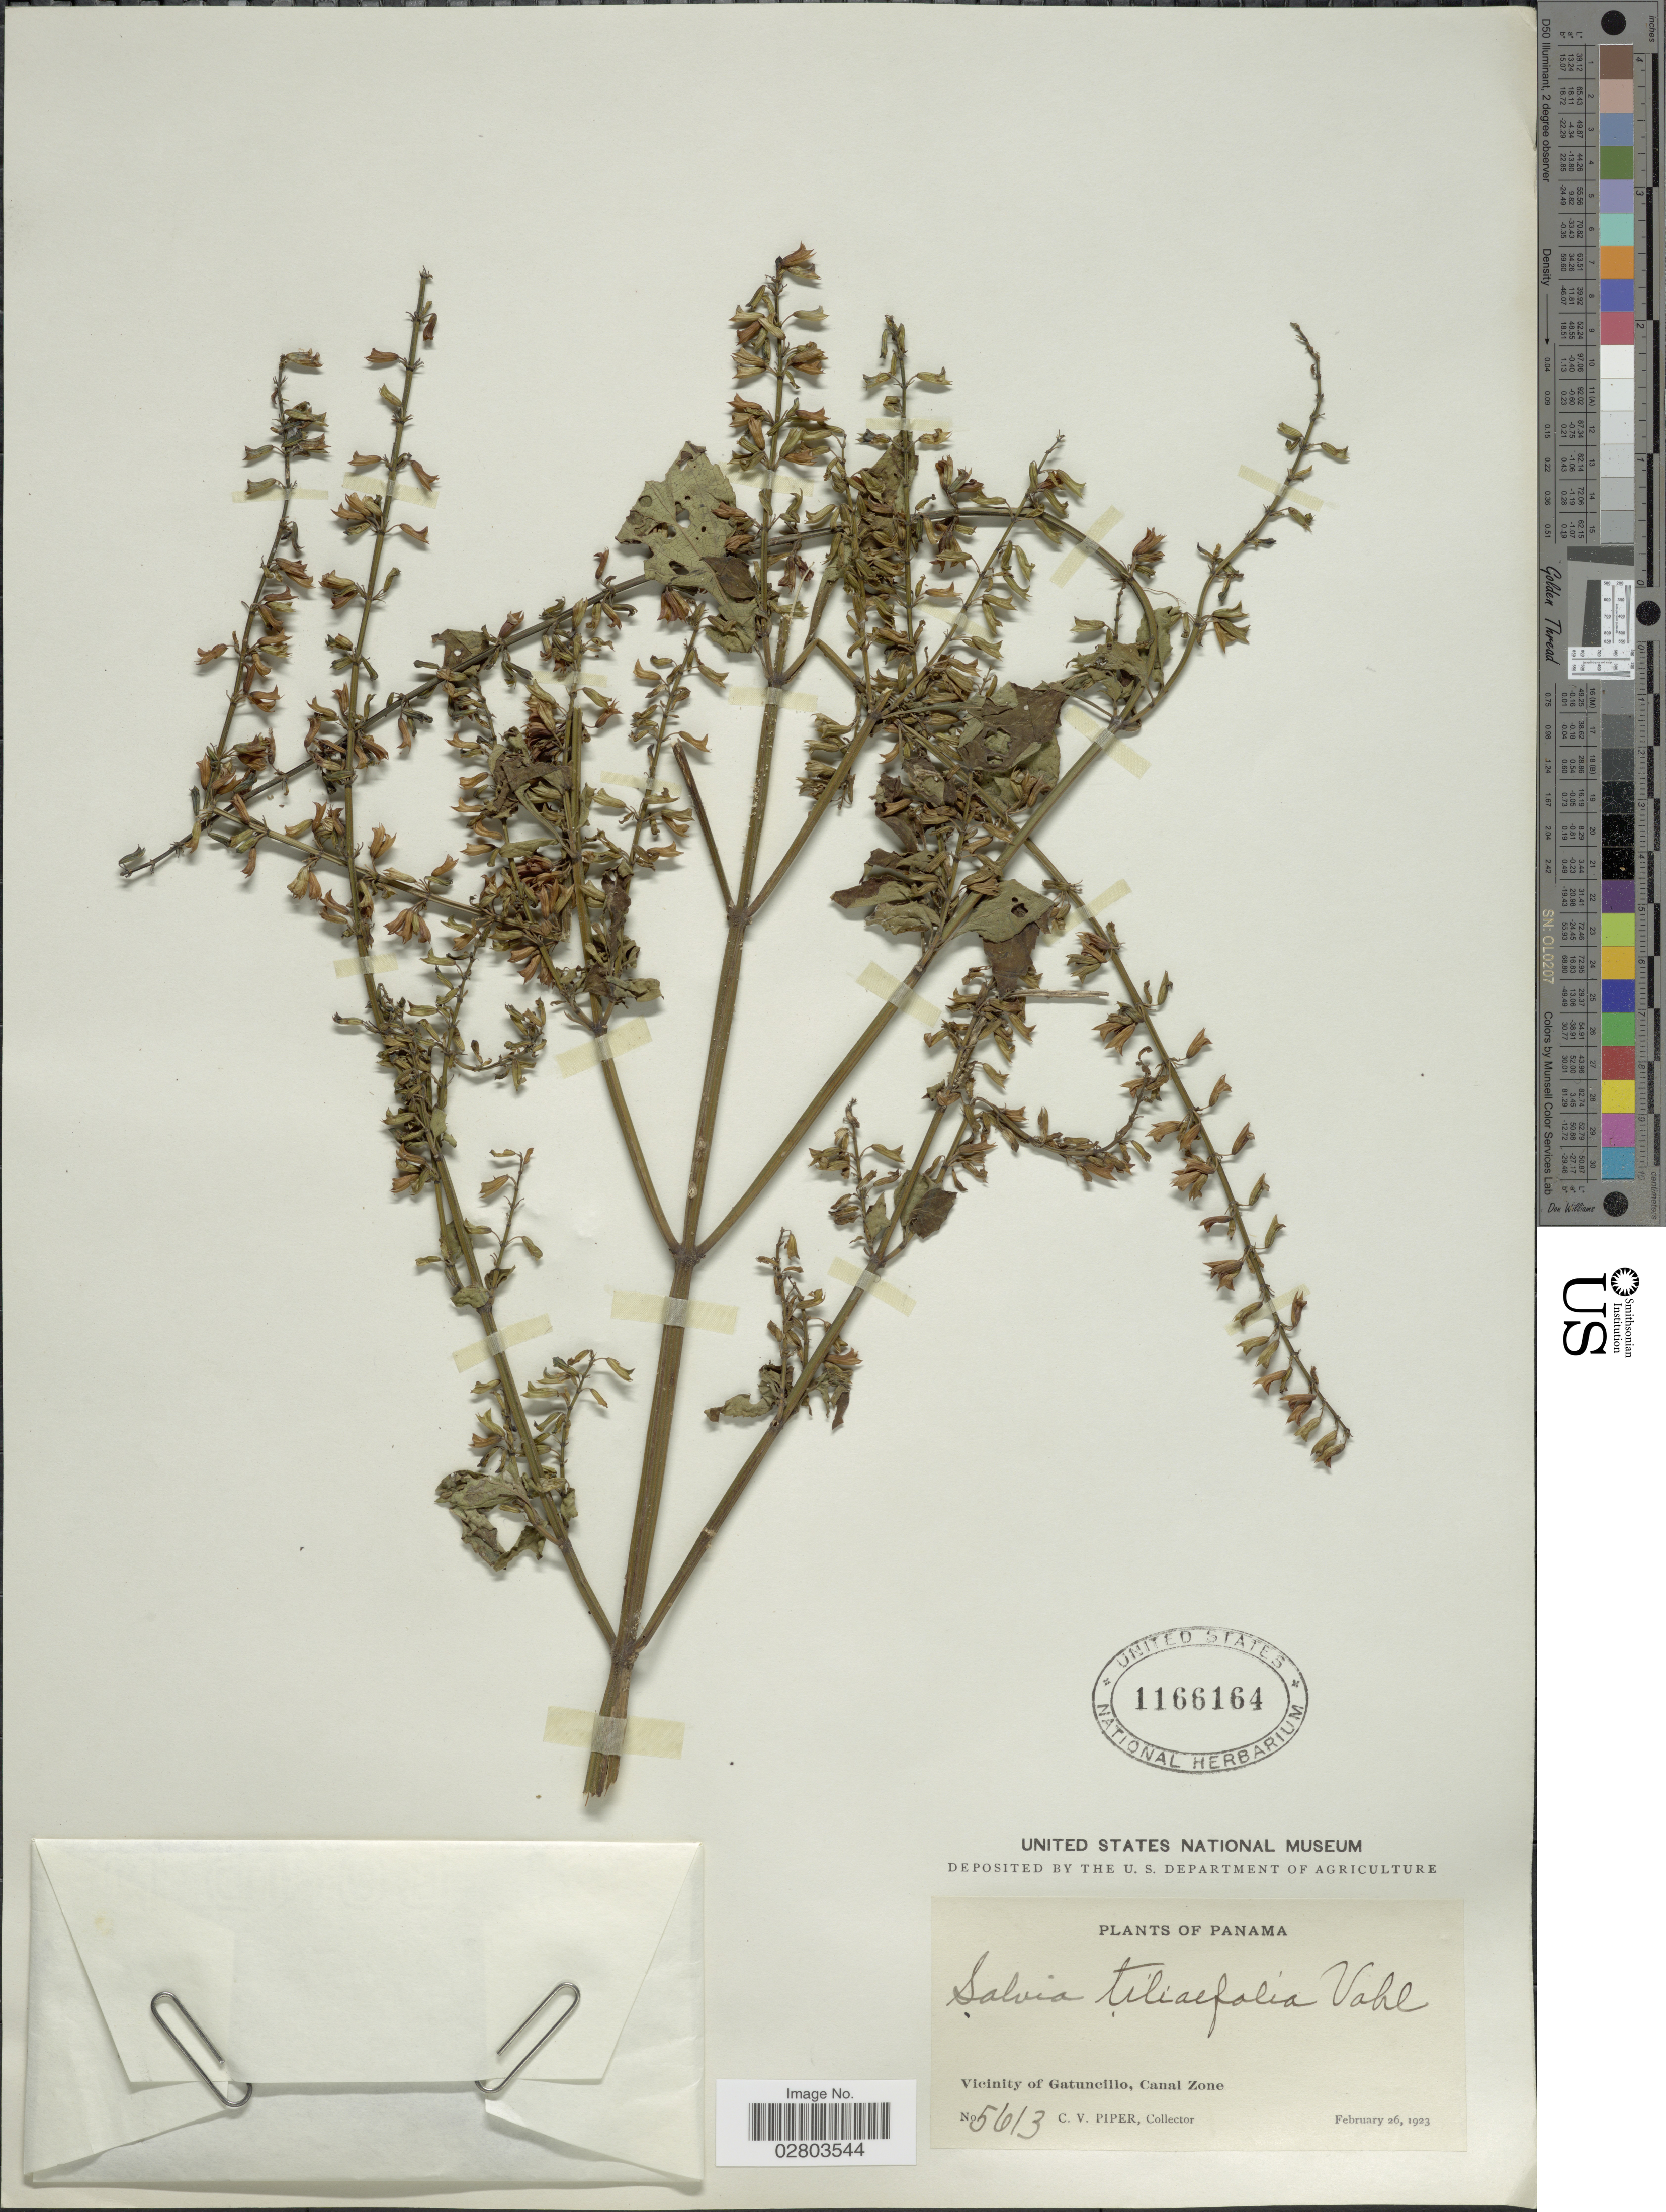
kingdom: Plantae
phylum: Tracheophyta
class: Magnoliopsida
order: Lamiales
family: Lamiaceae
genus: Salvia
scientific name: Salvia tiliifolia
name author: Vahl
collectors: C. V. Piper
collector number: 5613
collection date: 1923-02-26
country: Panama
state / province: Colón / Panamá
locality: Vicinity of Gatuncillo. Canal Zone.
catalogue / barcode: US 1166164